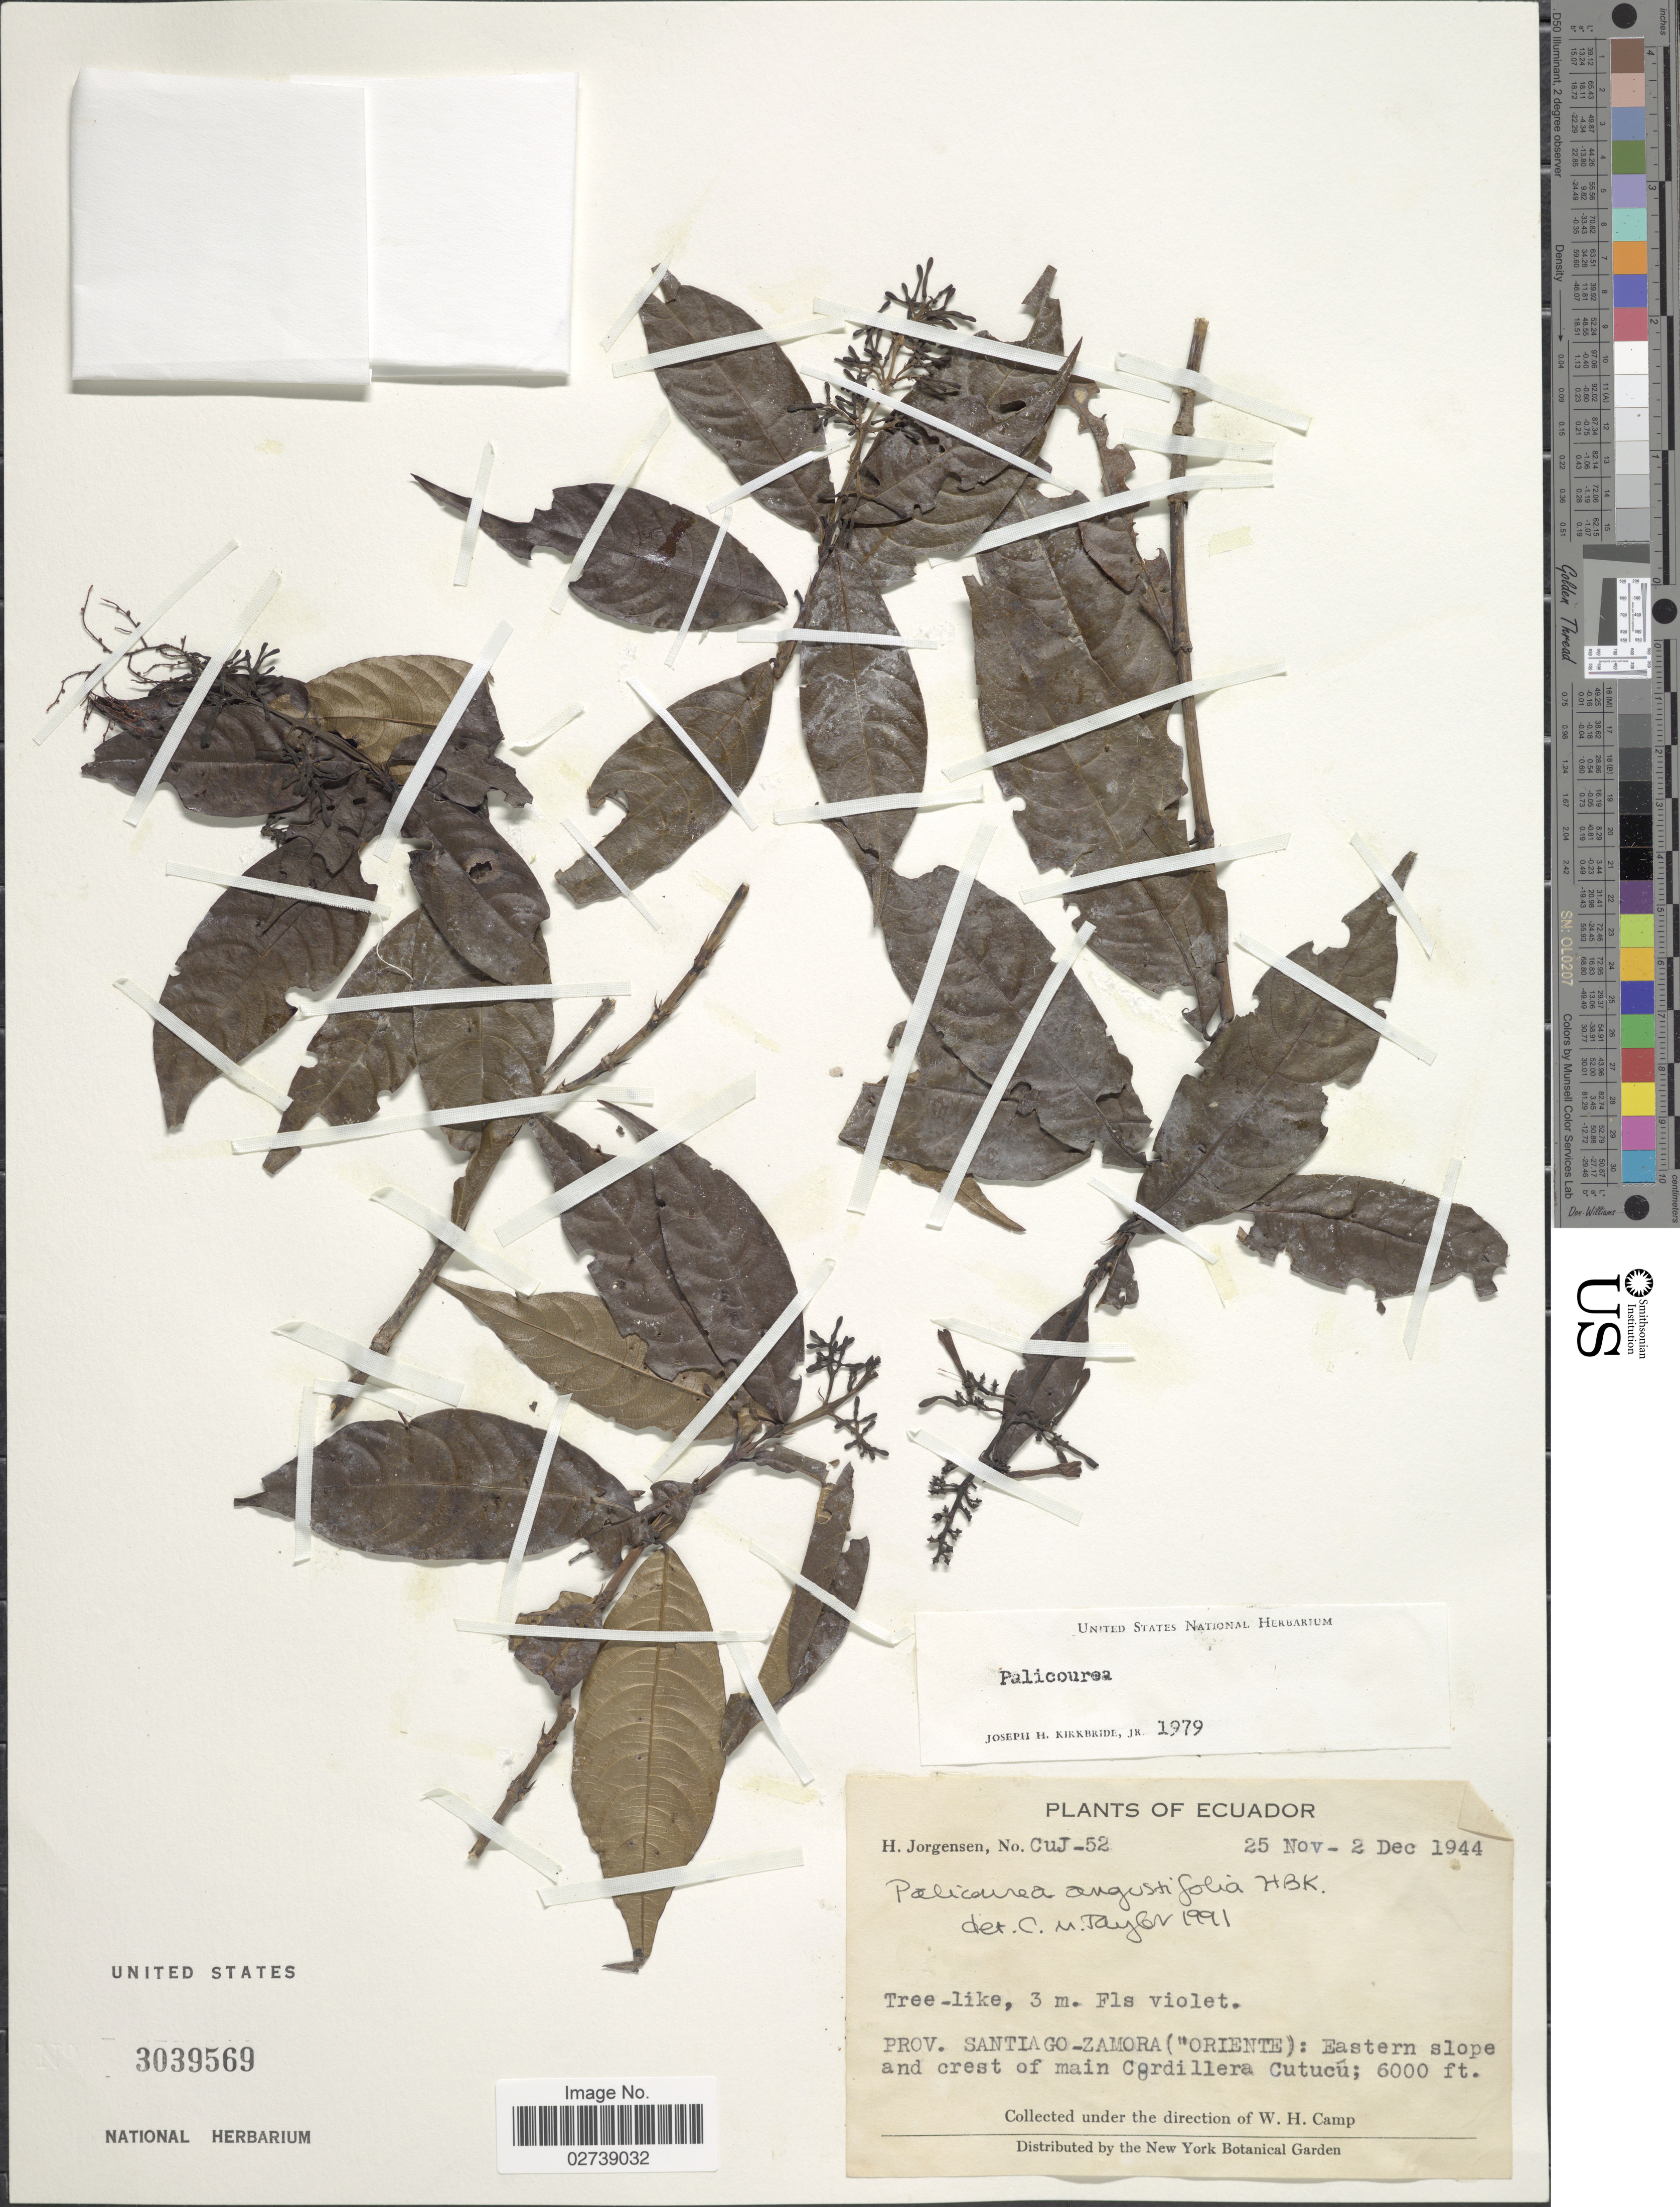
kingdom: Plantae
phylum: Tracheophyta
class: Magnoliopsida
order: Gentianales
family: Rubiaceae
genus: Palicourea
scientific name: Palicourea angustifolia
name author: Kunth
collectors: H. Jørgensen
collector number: CuJ-52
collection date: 1944-11-25/1944-12-02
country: Ecuador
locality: Prov. Santiago-Zamora ("oriente"): Eastern slope and crest of main Cordillera Cutucu.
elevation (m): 1829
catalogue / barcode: US 3039569